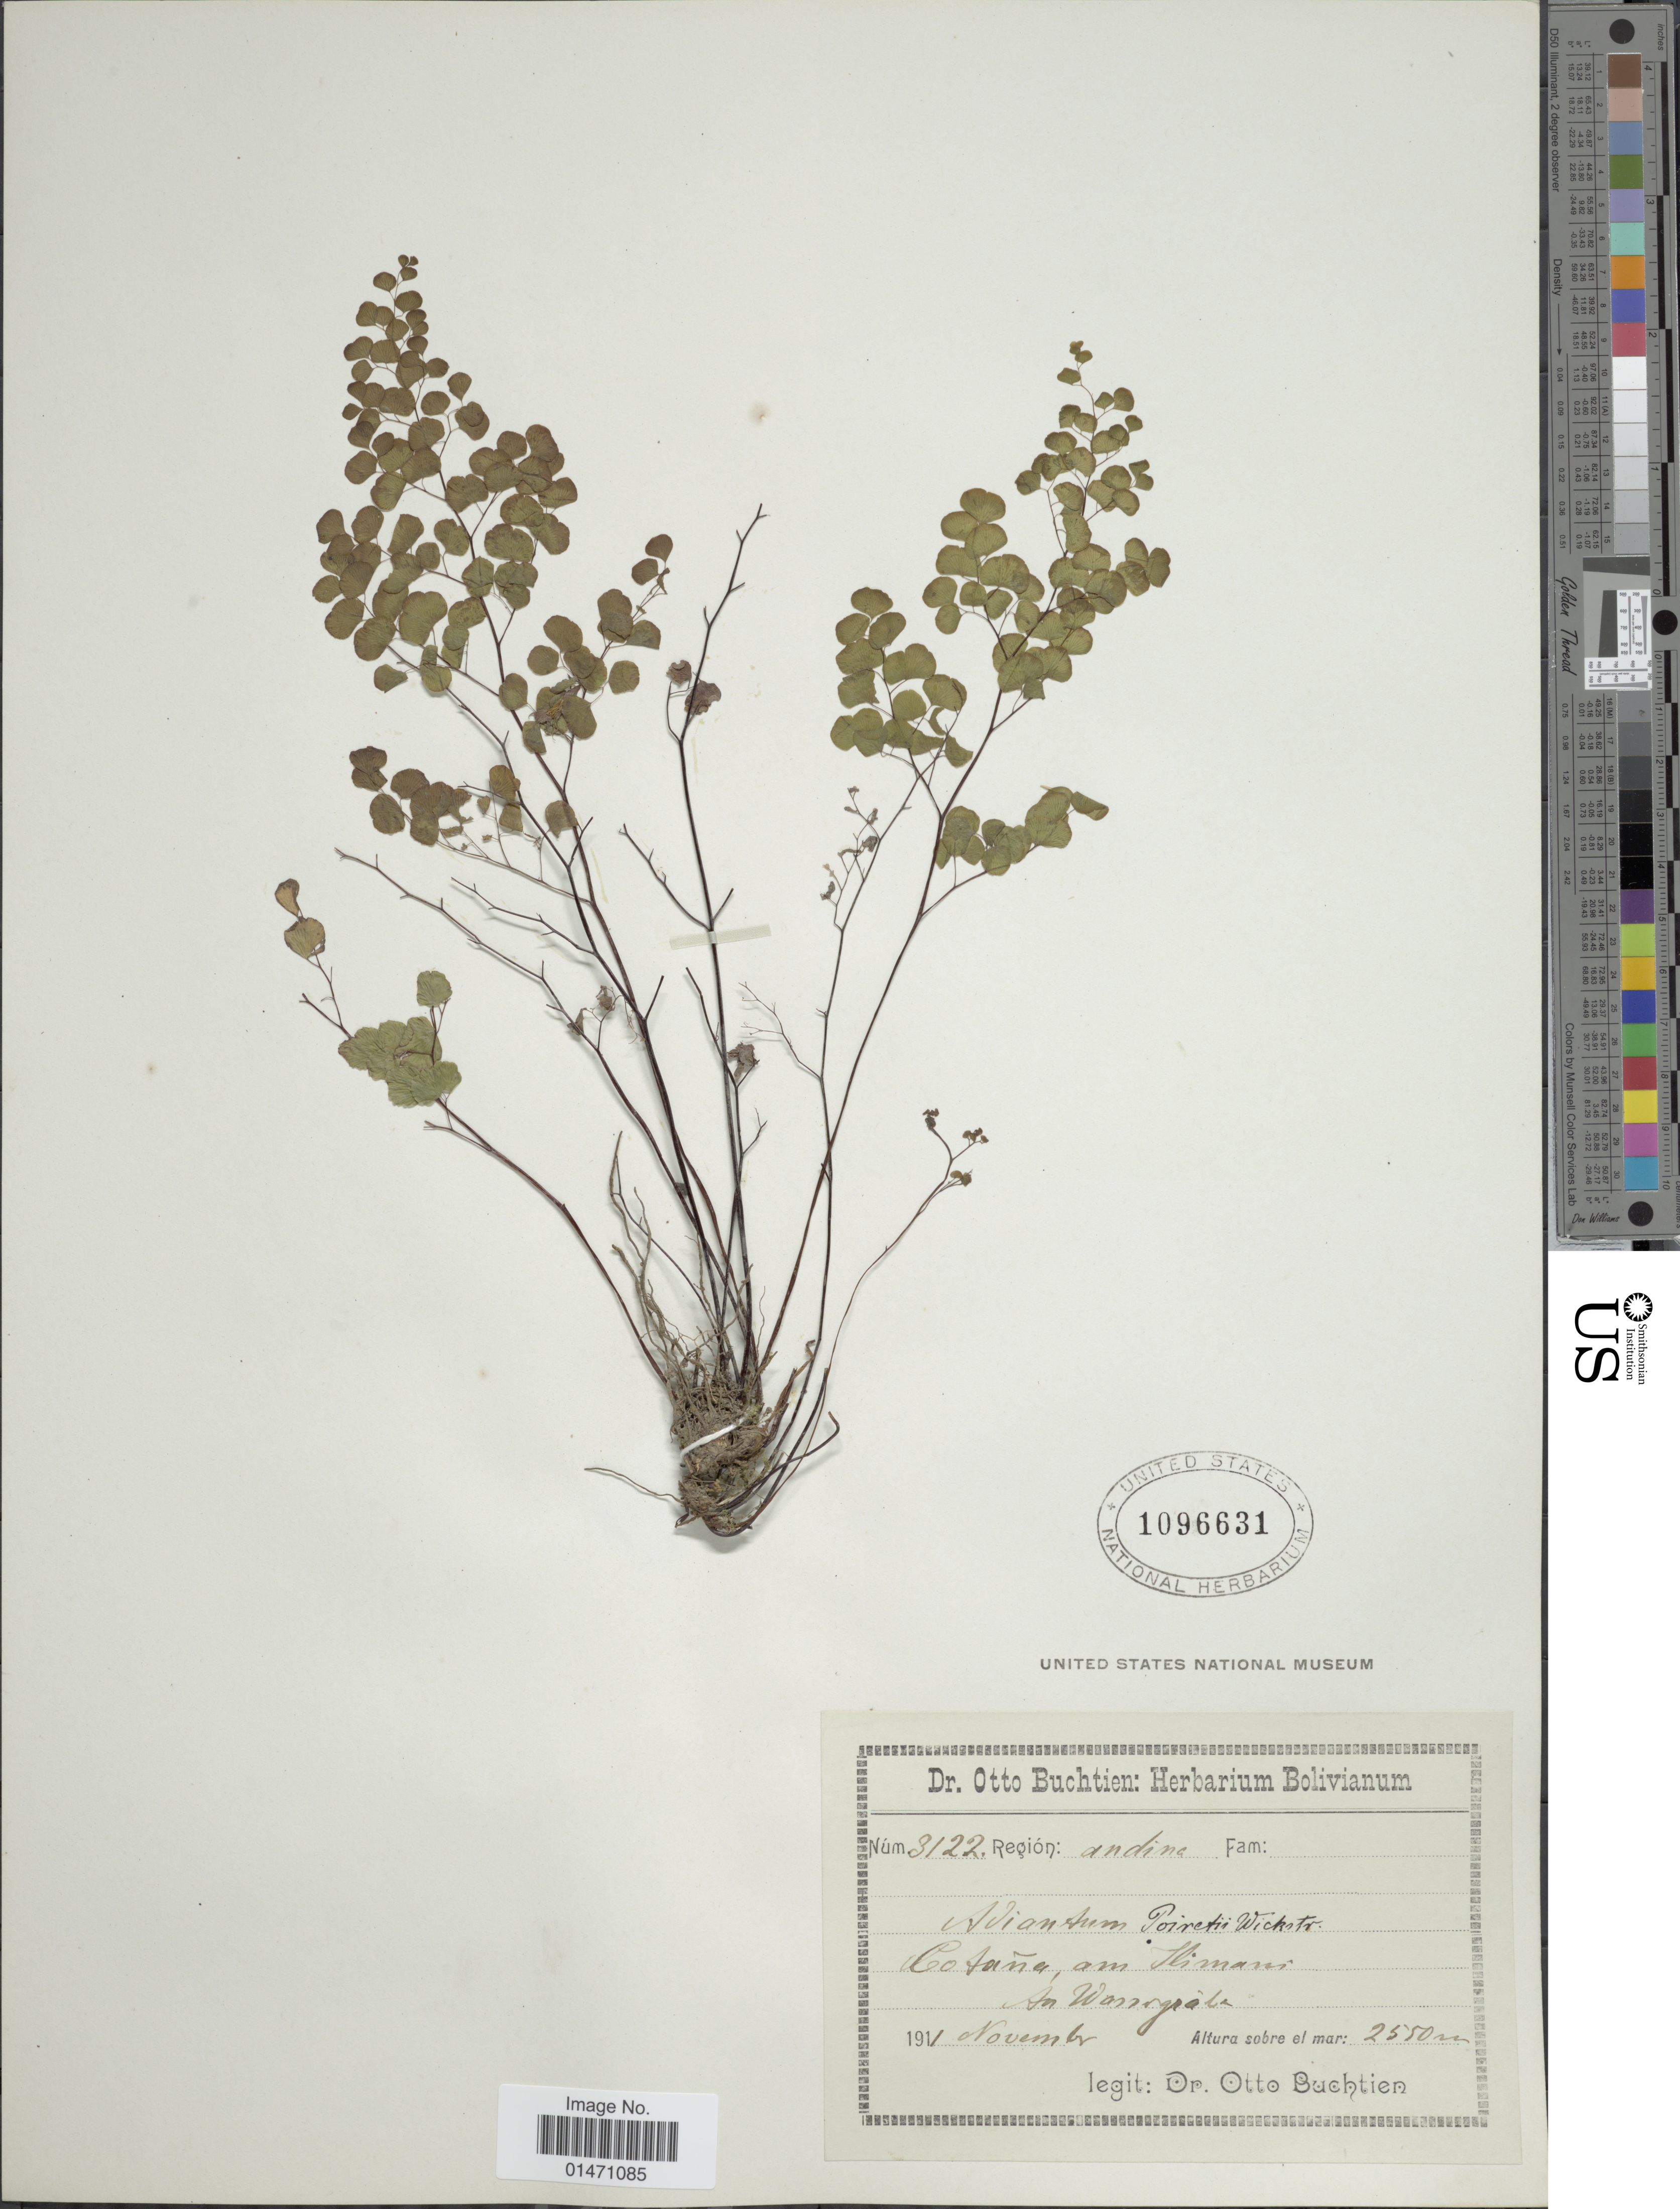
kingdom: Plantae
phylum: Tracheophyta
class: Polypodiopsida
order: Polypodiales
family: Pteridaceae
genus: Adiantum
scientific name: Adiantum poiretii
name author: Wikstr.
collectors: O. Buchtien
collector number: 3122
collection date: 1911-11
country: Bolivia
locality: Cotana, am Ilimani.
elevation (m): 2550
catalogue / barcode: US 1096631